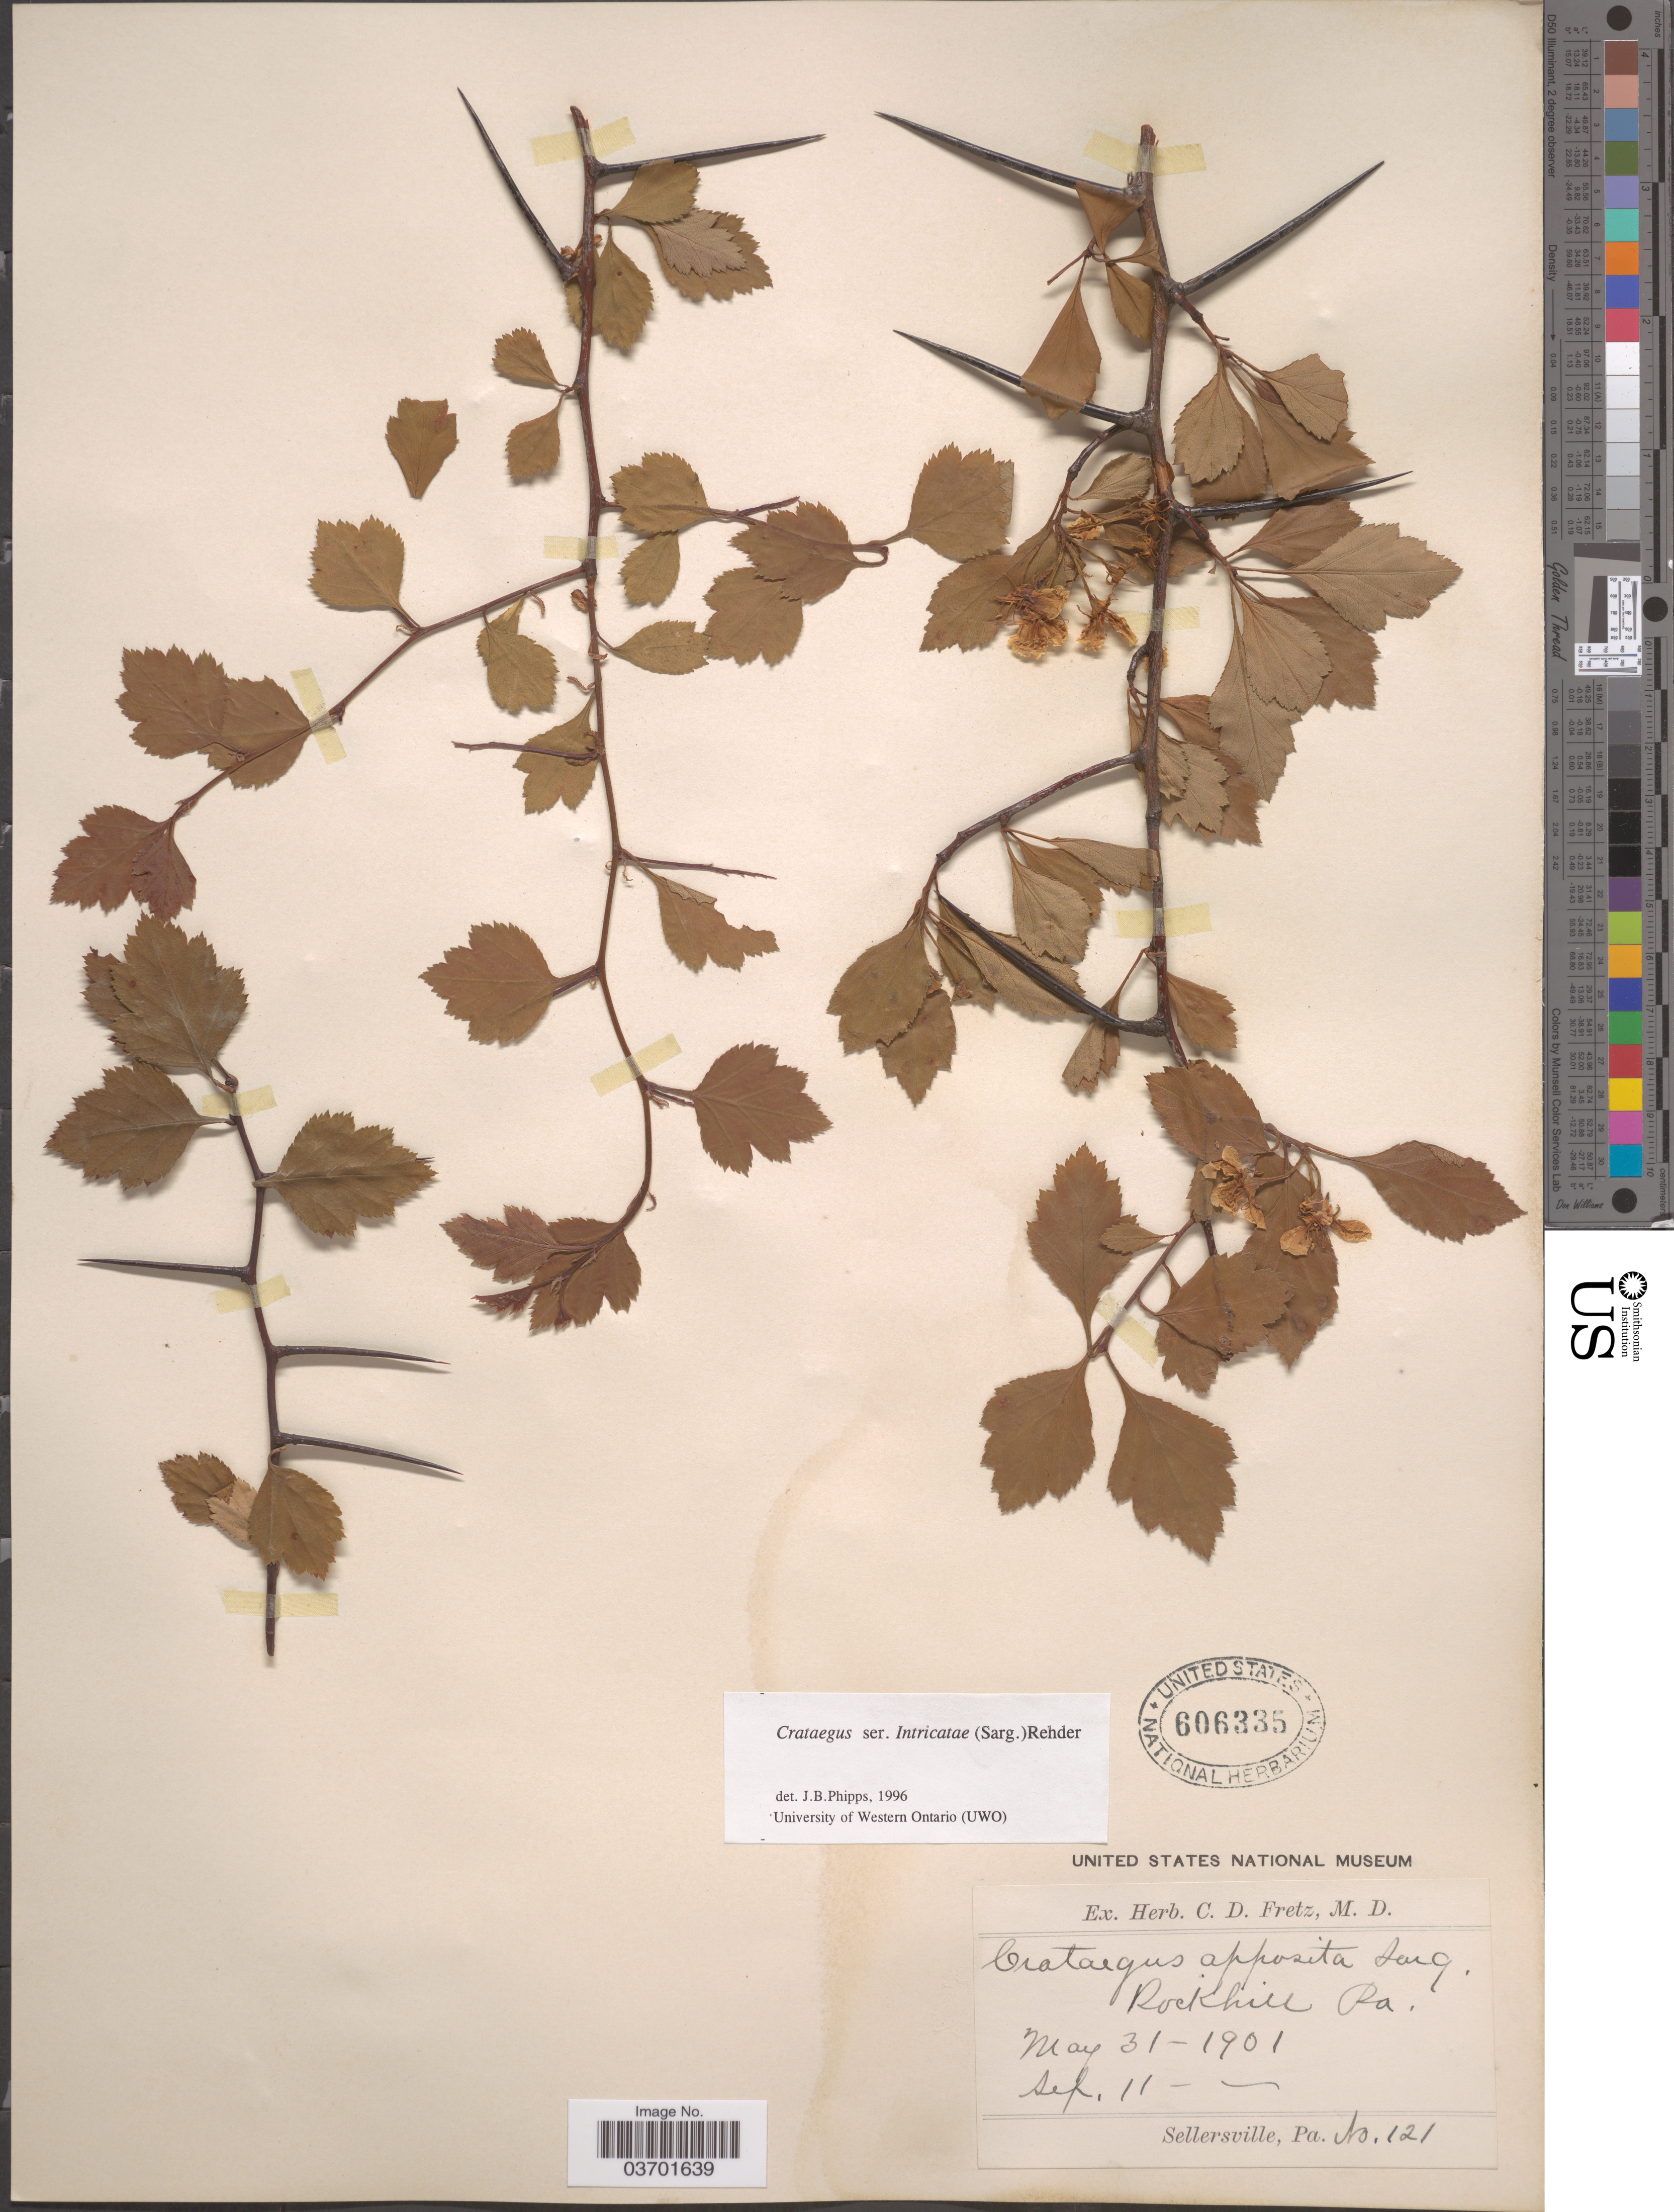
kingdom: Plantae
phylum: Tracheophyta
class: Magnoliopsida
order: Rosales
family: Rosaceae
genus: Crataegus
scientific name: Crataegus rubella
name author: Beadle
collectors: ex herb. C.D. Fretz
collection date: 1901-05-31/1901-09-11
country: United States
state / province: Pennsylvania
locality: Rockhill.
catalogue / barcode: US 606335